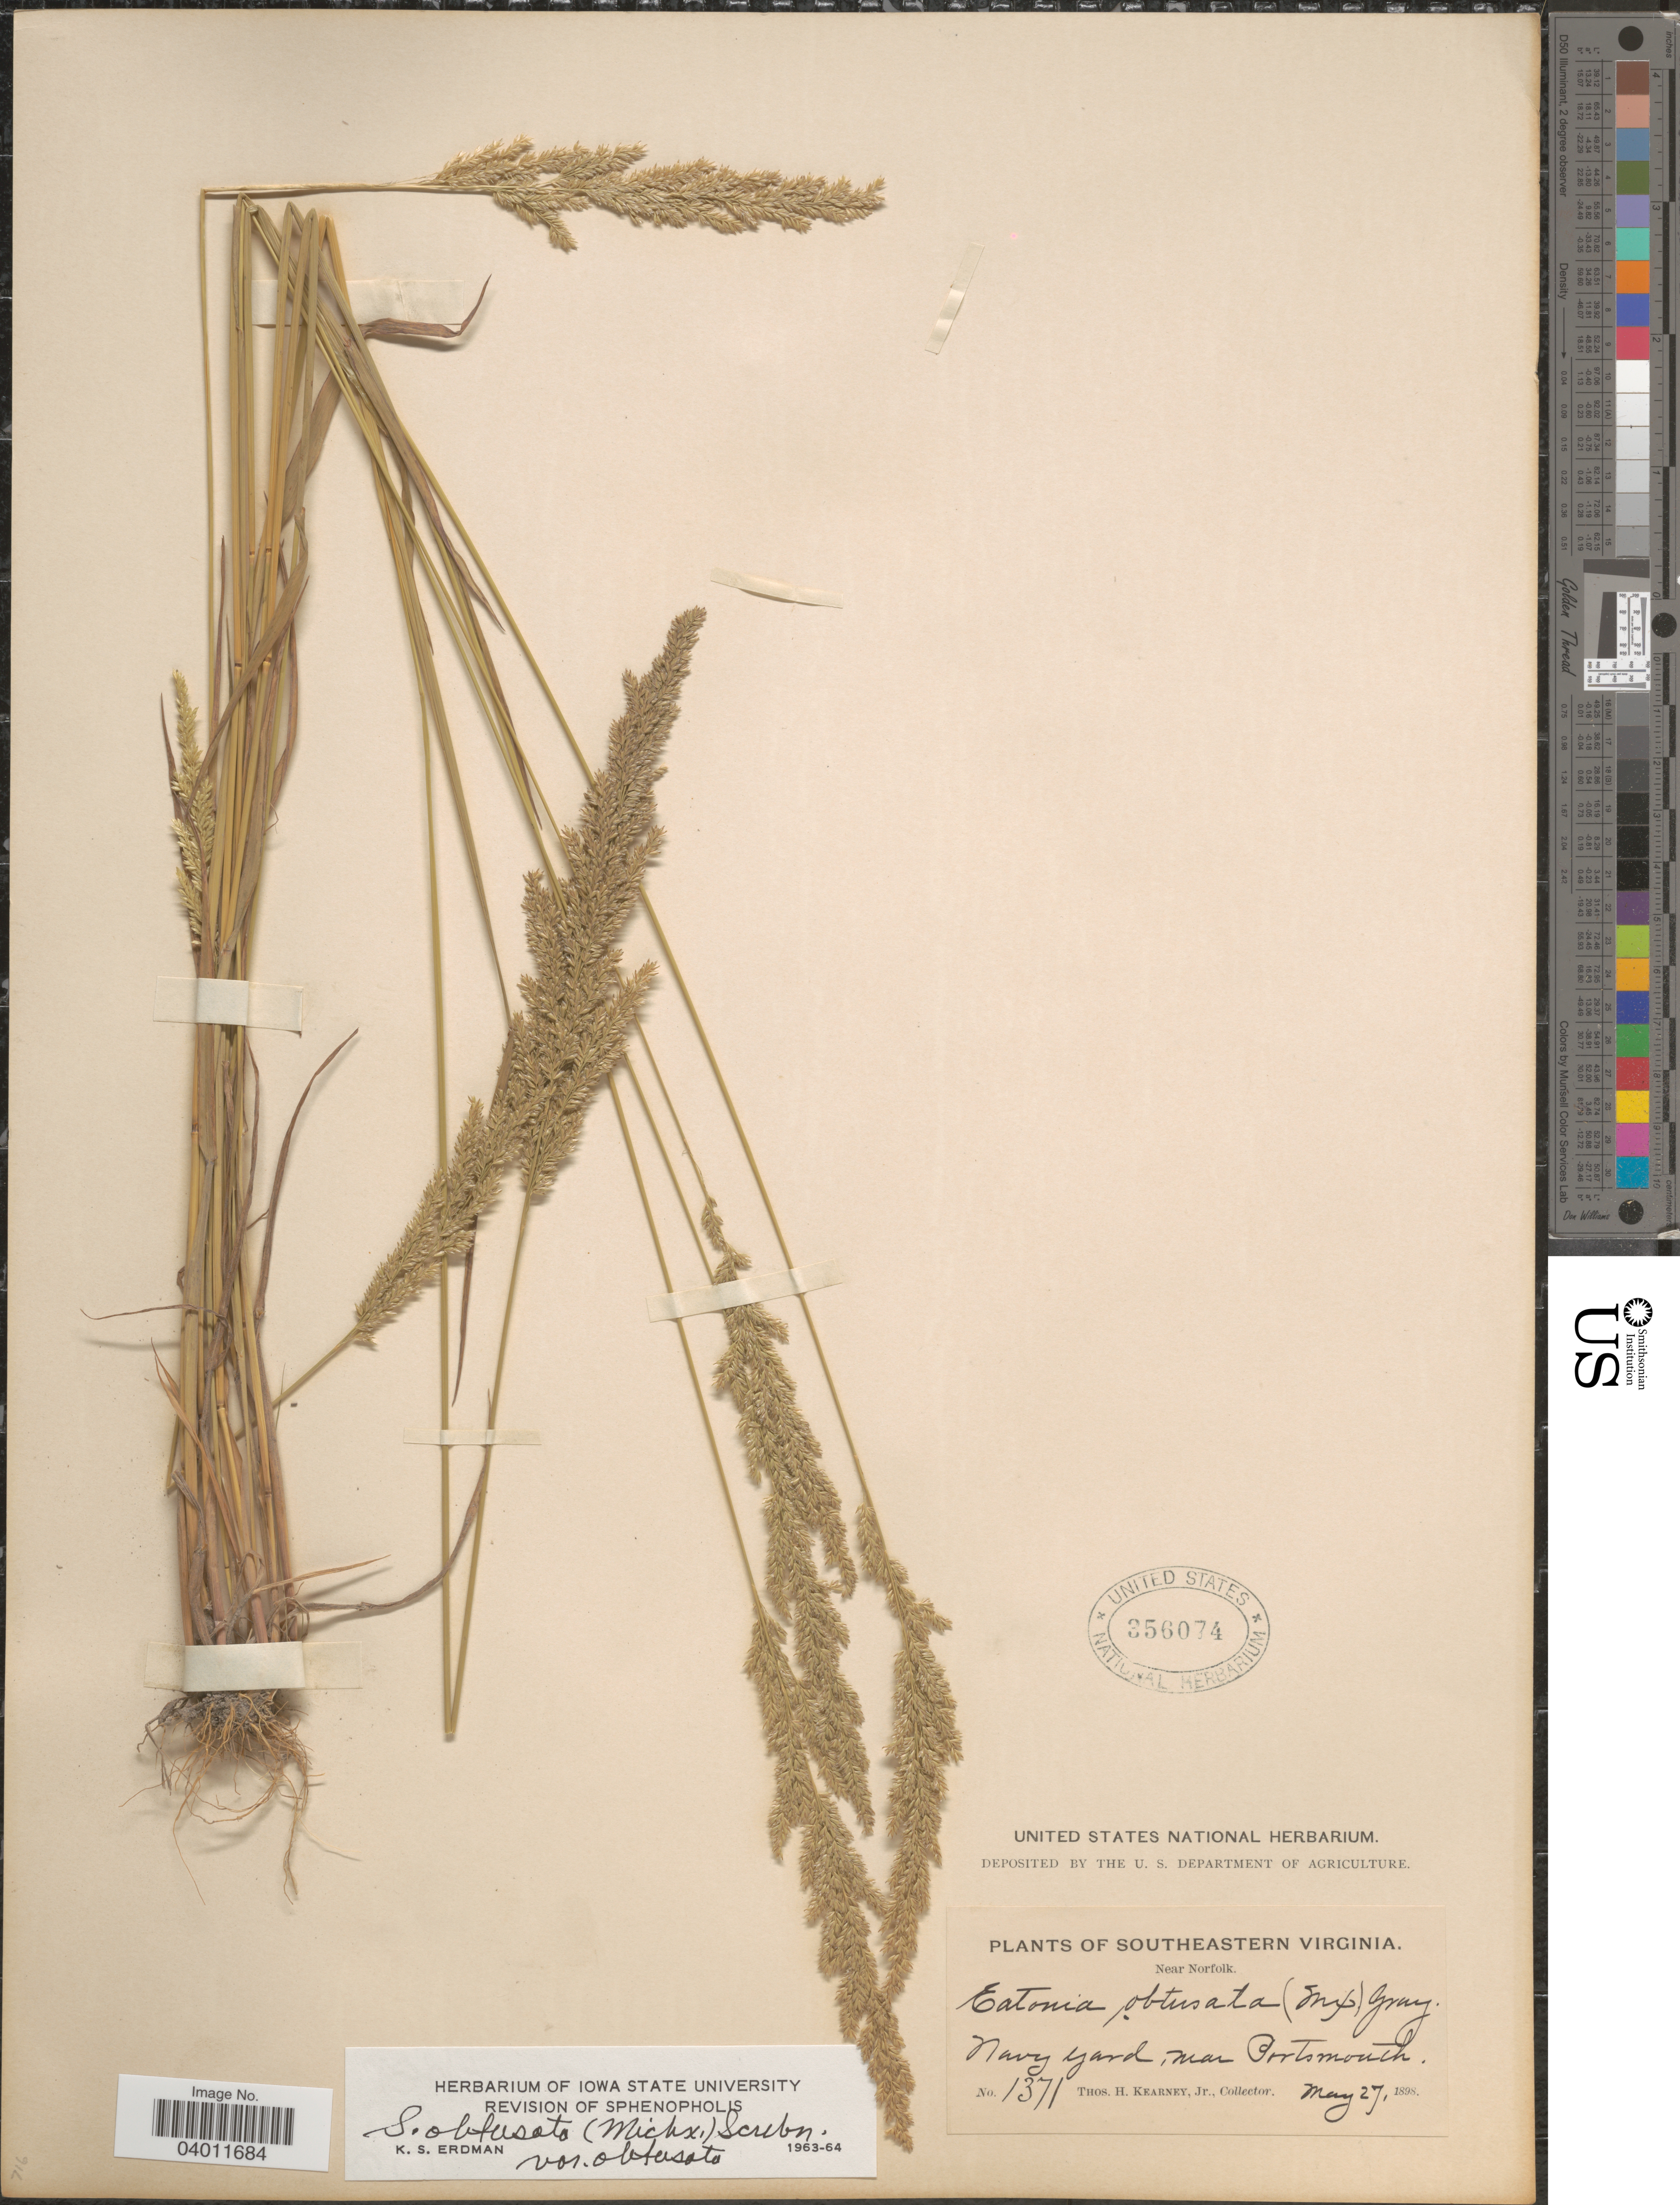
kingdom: Plantae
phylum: Tracheophyta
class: Liliopsida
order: Poales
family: Poaceae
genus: Sphenopholis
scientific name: Sphenopholis obtusata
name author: (Michx.) Scribn.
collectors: T. H. Kearney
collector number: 1371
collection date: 1898-05-27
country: United States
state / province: Virginia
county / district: City of Portsmouth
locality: Southeastern Virginia. Near Norfolk. Navy Yard, near Portsmouth.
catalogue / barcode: US 356074